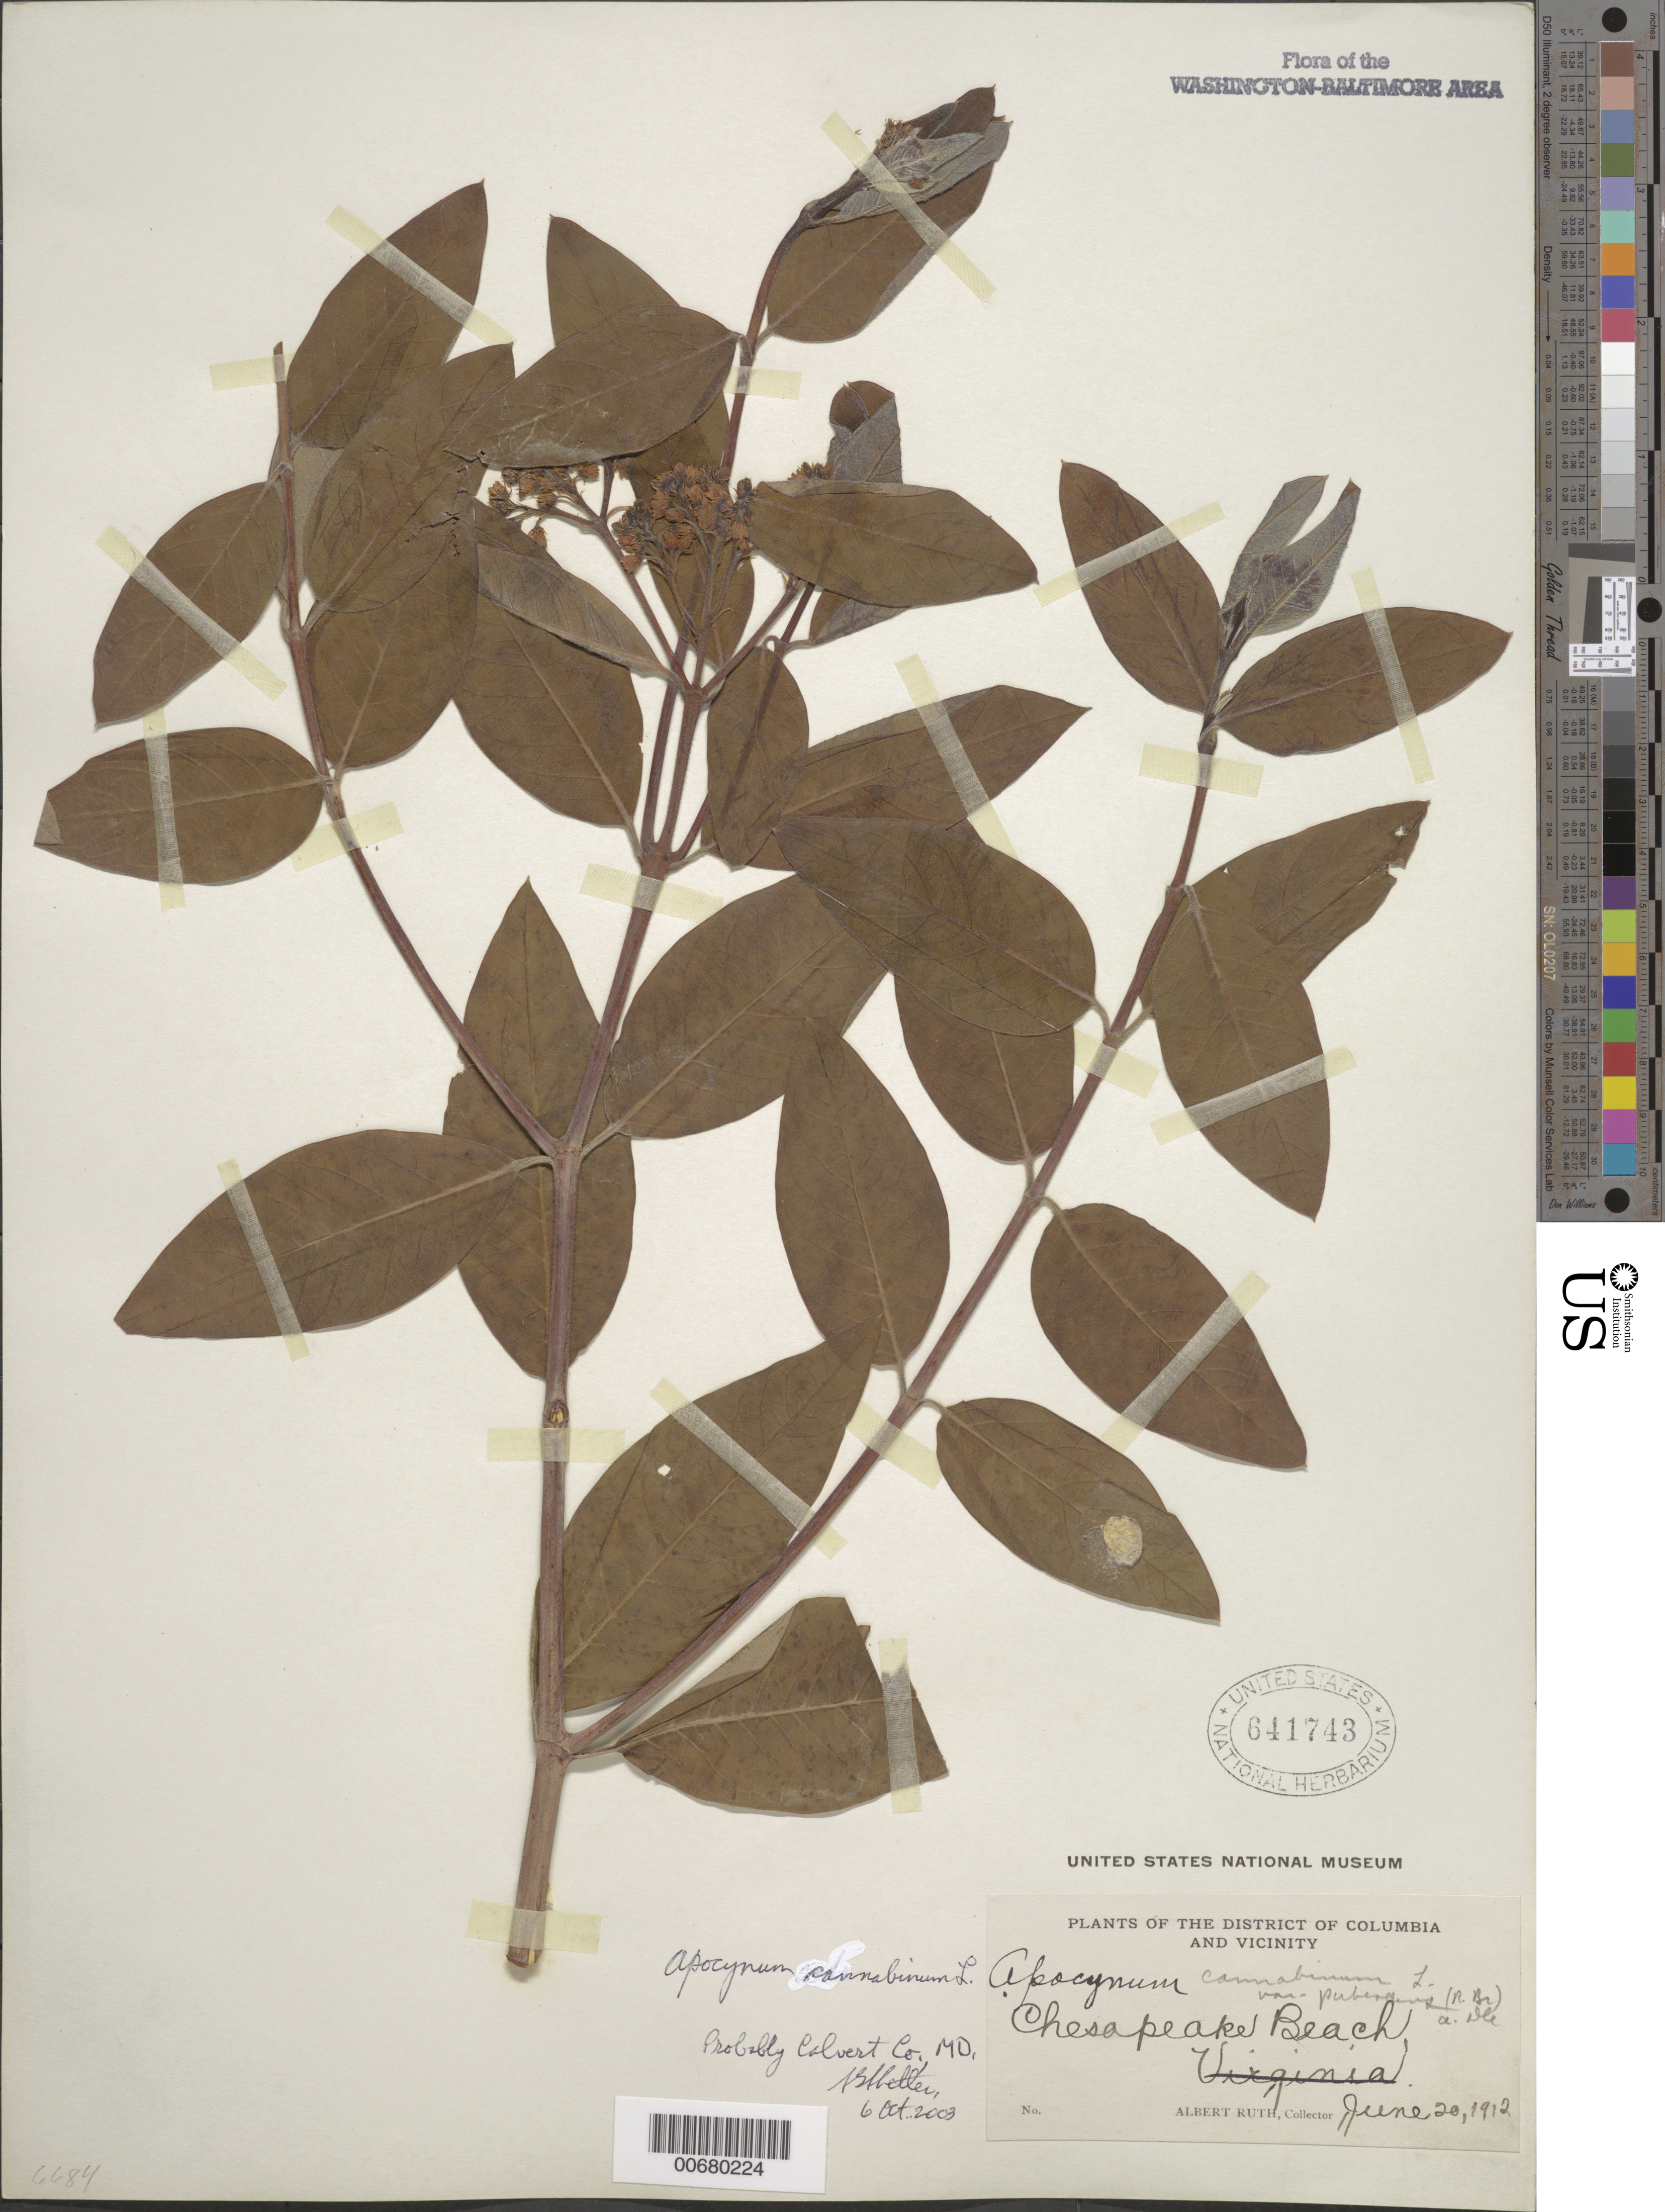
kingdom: Plantae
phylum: Tracheophyta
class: Magnoliopsida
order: Gentianales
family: Apocynaceae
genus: Apocynum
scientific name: Apocynum cannabinum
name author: L.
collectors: A. Ruth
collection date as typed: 20 Jun 1912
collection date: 1912-06-20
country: United States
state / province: Maryland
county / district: Calvert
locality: Chesapeake Beach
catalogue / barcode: US 641743